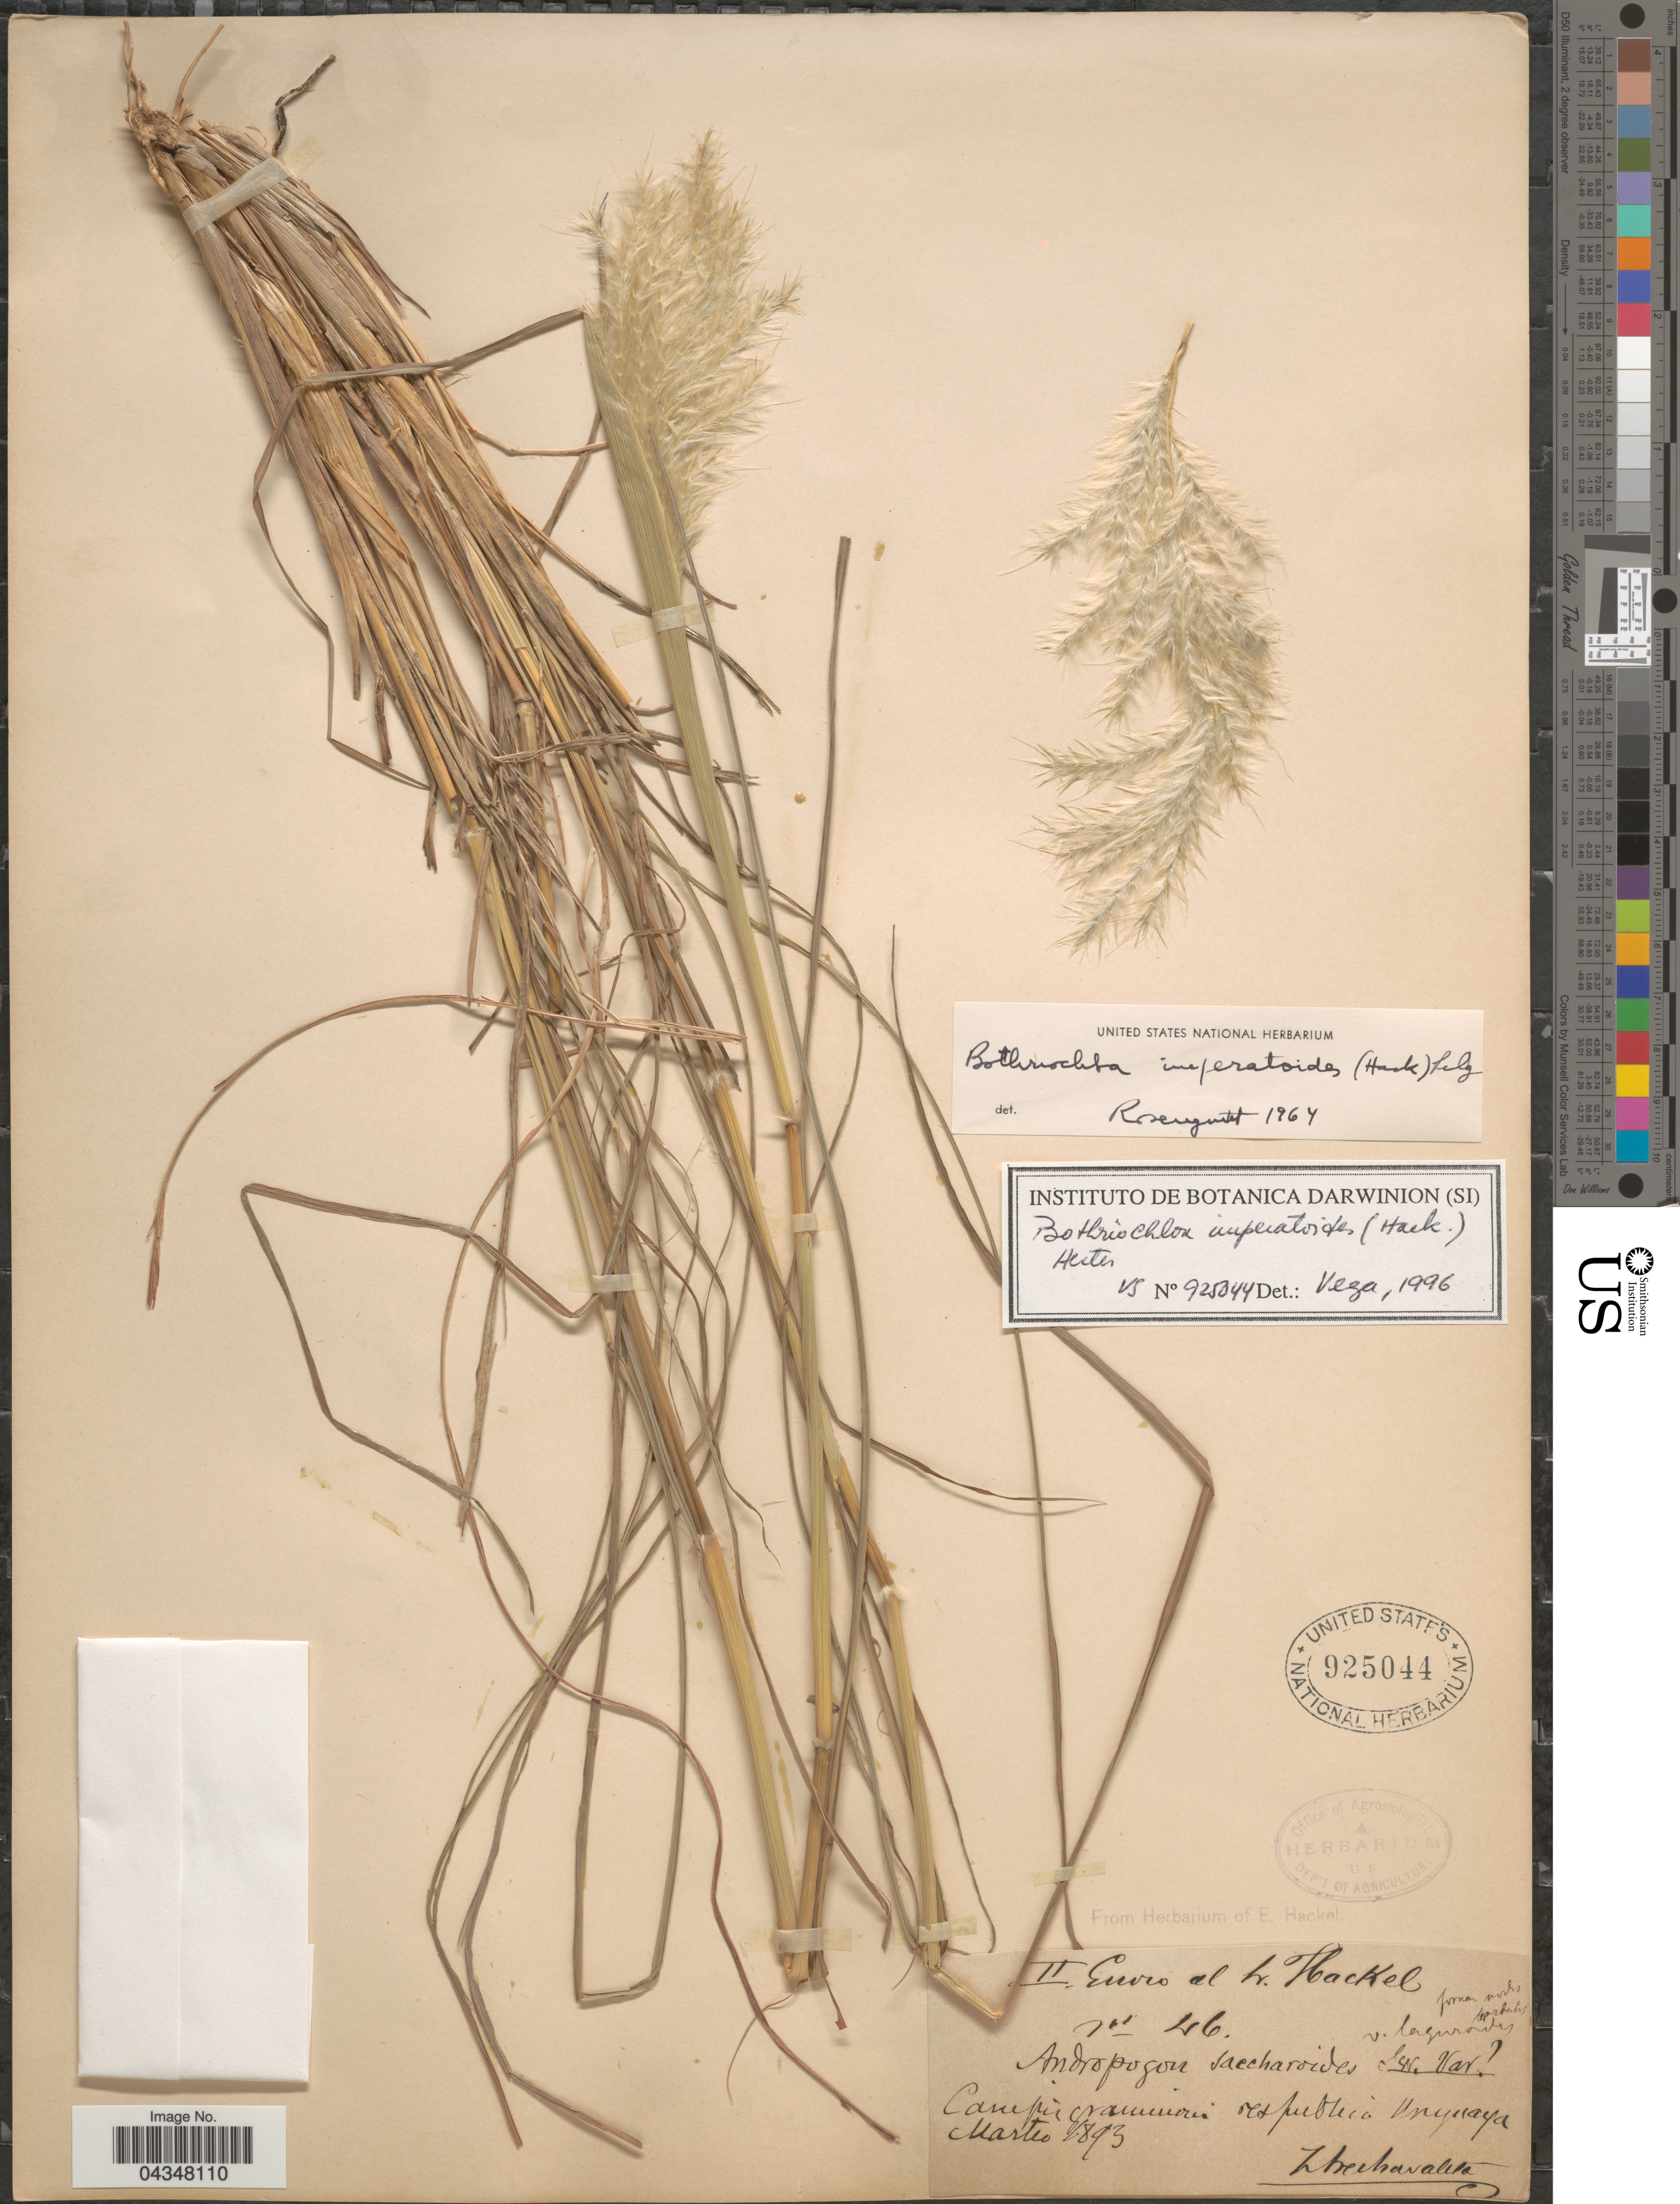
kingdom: Plantae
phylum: Tracheophyta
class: Liliopsida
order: Poales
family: Poaceae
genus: Bothriochloa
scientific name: Bothriochloa imperatoides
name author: (Hack.) Herter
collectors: J. Arechavaleta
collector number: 46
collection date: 1893-03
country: Uruguay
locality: Campis graminosis de publica.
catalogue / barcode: US 925044